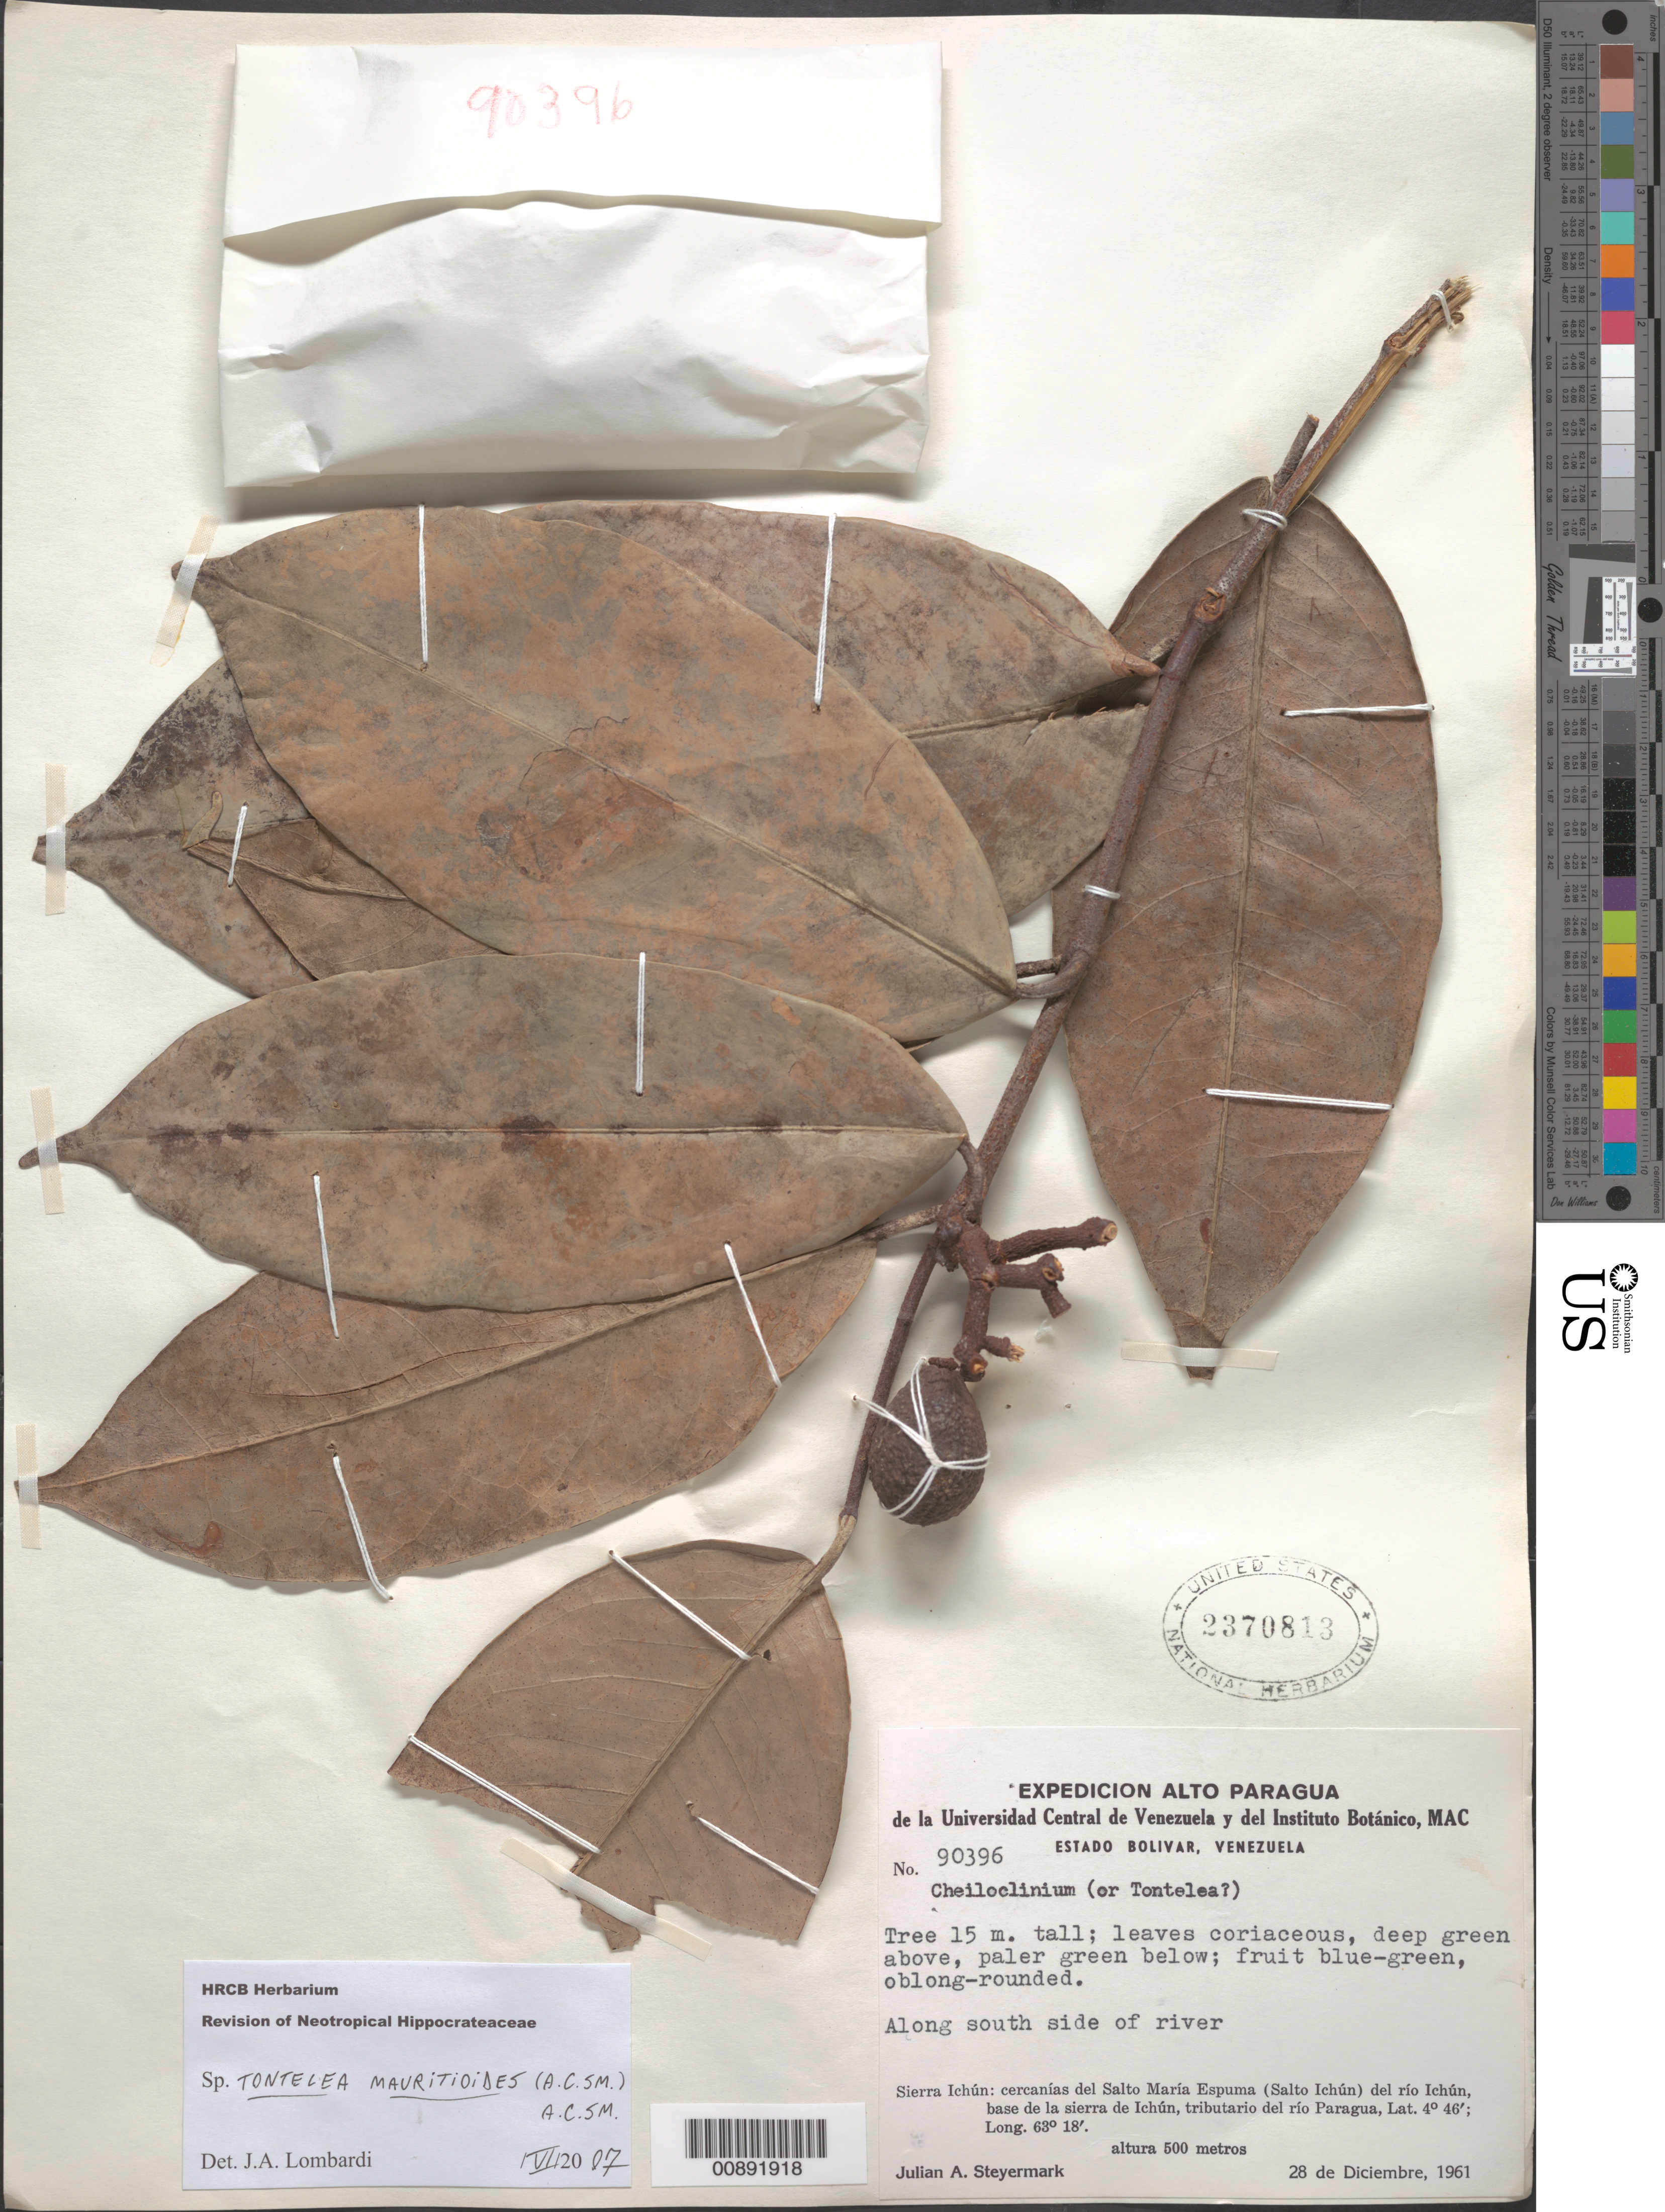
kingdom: Plantae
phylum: Tracheophyta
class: Magnoliopsida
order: Celastrales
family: Celastraceae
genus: Tontelea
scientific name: Tontelea mauritioides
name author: (A.C. Sm.) A.C. Sm.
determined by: Lombardi, Julio A.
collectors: J. Steyermark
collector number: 90396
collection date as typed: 28-Dec-61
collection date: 1961-12-28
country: Venezuela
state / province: Bolívar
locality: Sierra Ichún: Salto María Espuma (Salto Ichún) del Río Ichún (tributary of río Paragua), along south side of river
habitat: Along south side of river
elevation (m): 500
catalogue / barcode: US 2370813